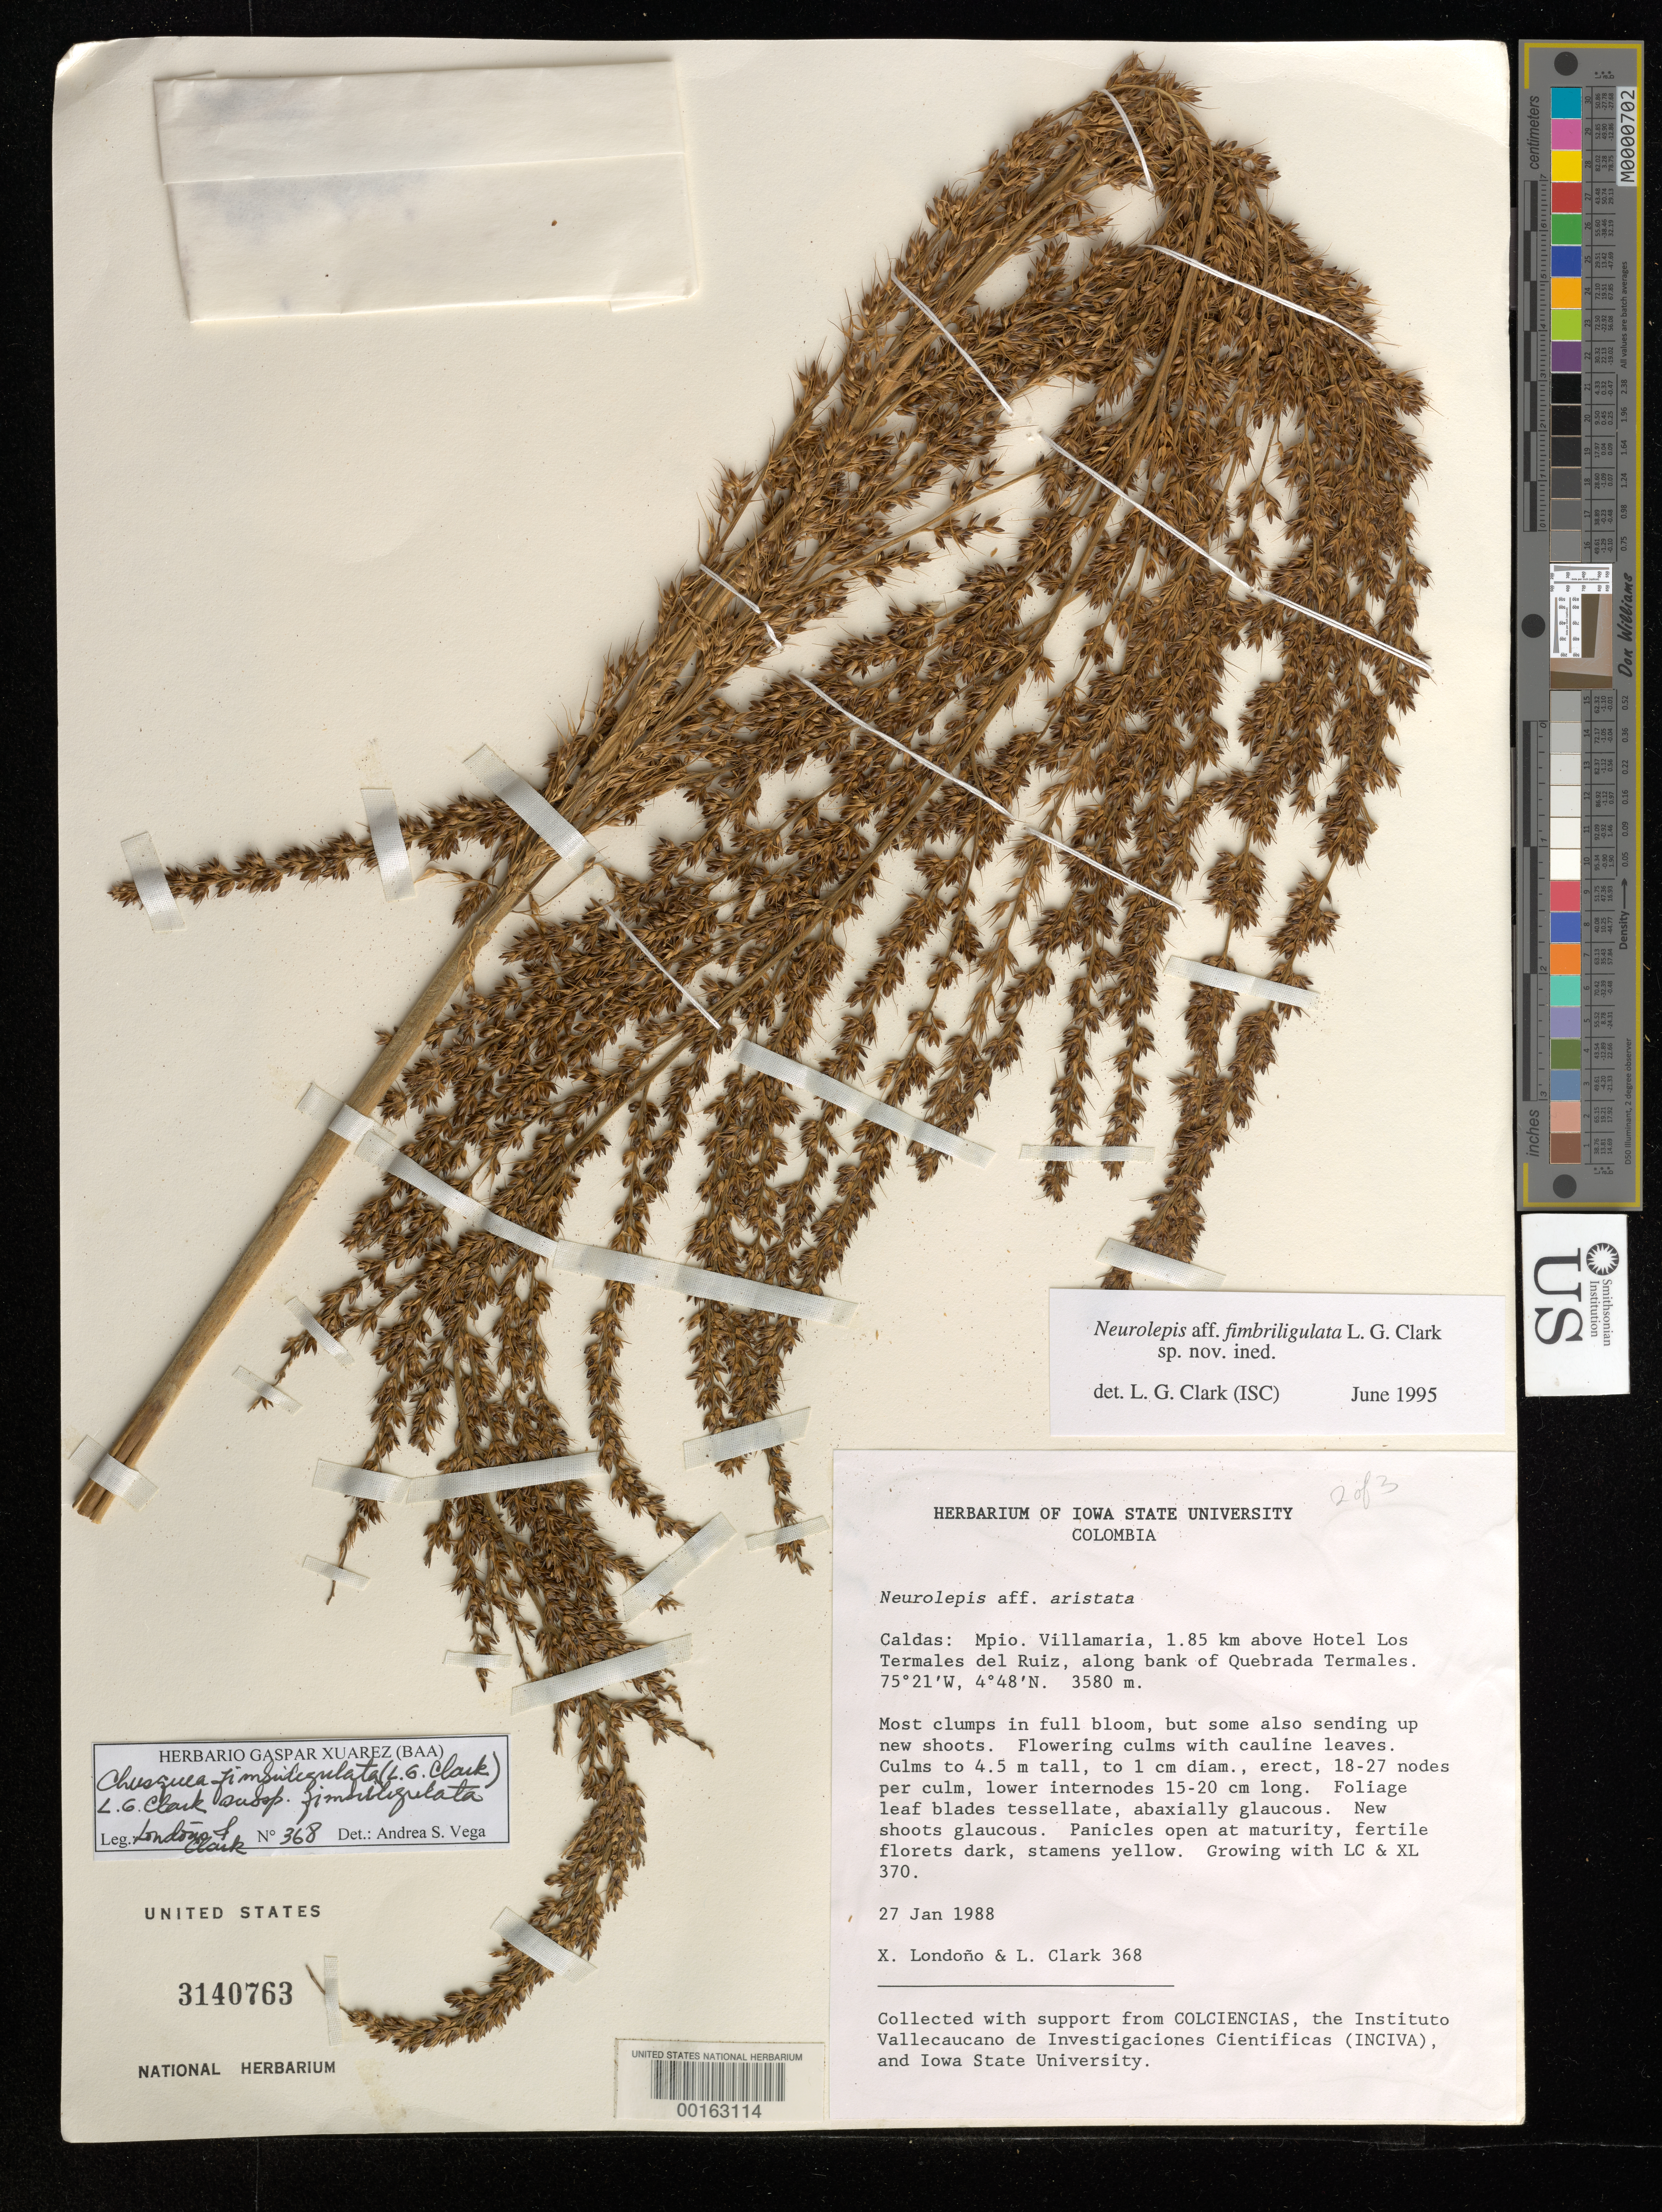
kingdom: Plantae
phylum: Tracheophyta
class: Liliopsida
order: Poales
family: Poaceae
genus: Chusquea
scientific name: Chusquea fimbriligulata subsp. fimbriligulata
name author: (L.G. Clark) L.G. Clark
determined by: Vega, A. S.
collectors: X. Londoño & L. G. Clark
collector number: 368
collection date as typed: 27 Jan 1988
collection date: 1988-01-27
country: Colombia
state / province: Caldas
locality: VillaMaria, 1.85 km above Hotel los Termales del Ruiz, along bank of Quebrada Termales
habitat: Along bank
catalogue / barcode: US 3140763